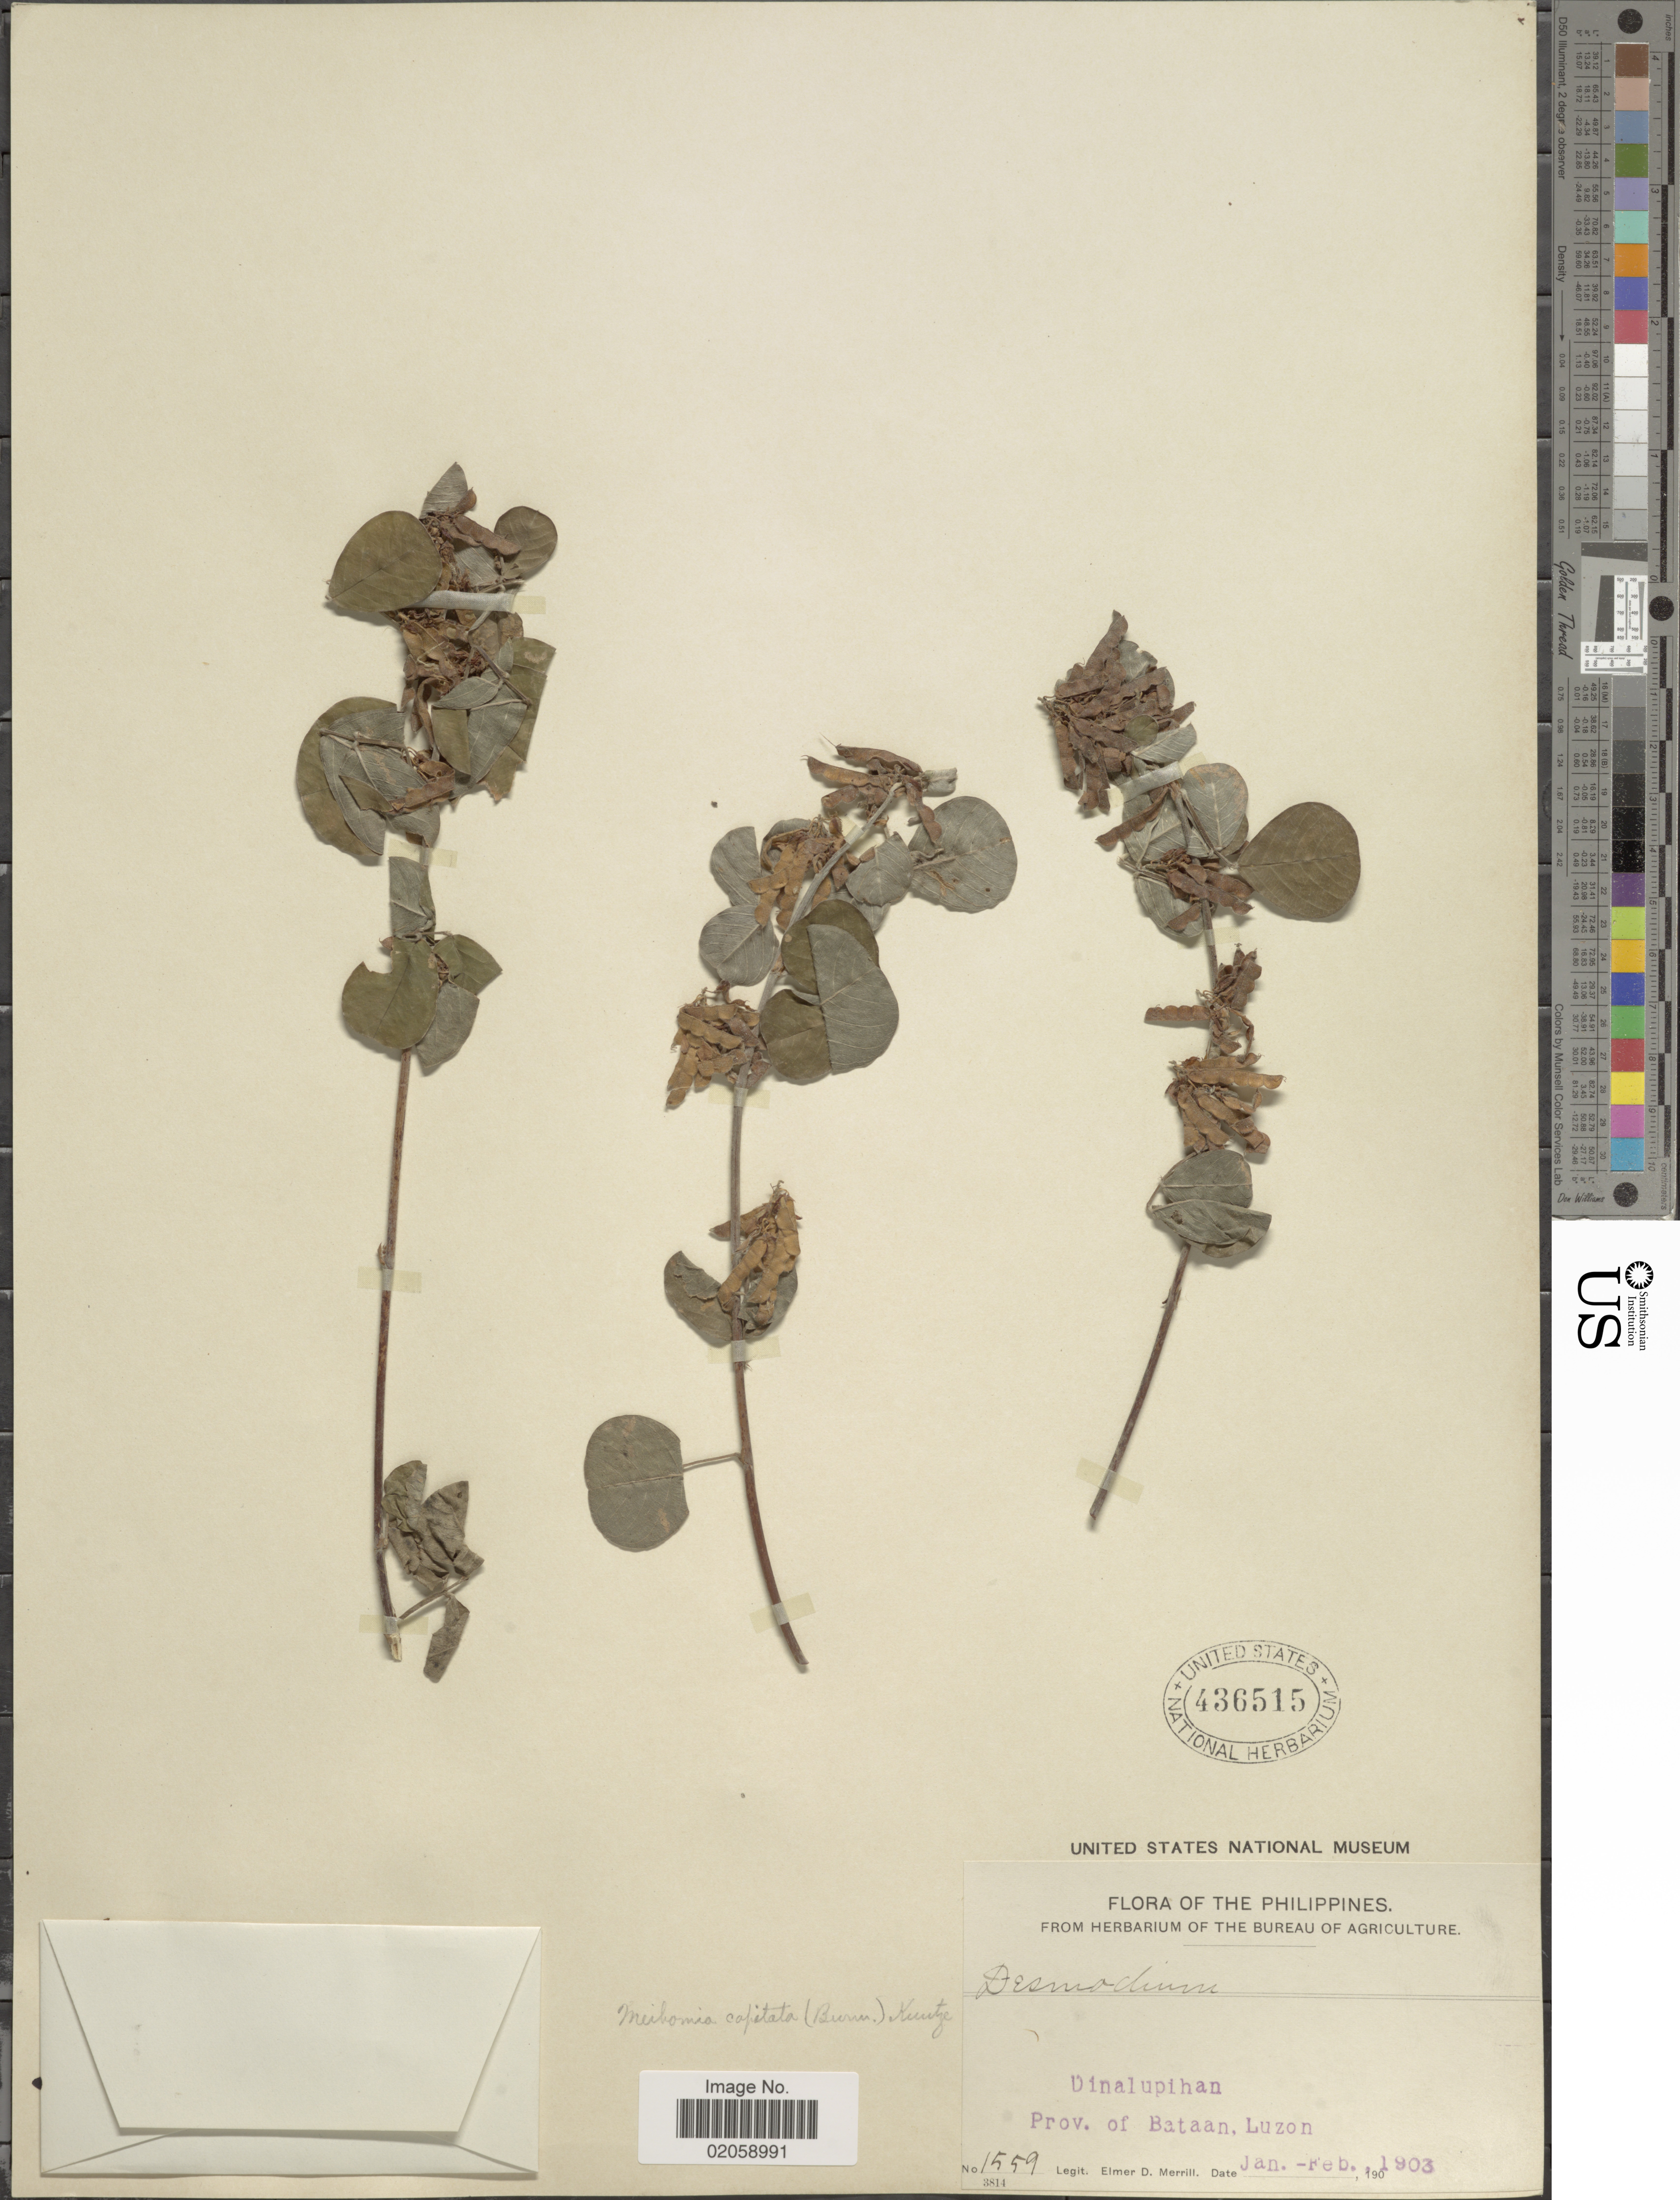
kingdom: Plantae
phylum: Tracheophyta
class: Magnoliopsida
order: Fabales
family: Fabaceae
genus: Grona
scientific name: Grona retroflexa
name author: (L.) H. Ohashi & K. Ohashi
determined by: Strong, Mark T., (BOT), Smithsonian Institution - National Museum of Natural History (UNITED STATES)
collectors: E. D. Merrill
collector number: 1559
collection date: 1903-01/1903-02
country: Philippines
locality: Dinalupihan. Prov. of Bataan. Luzon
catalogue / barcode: US 436515